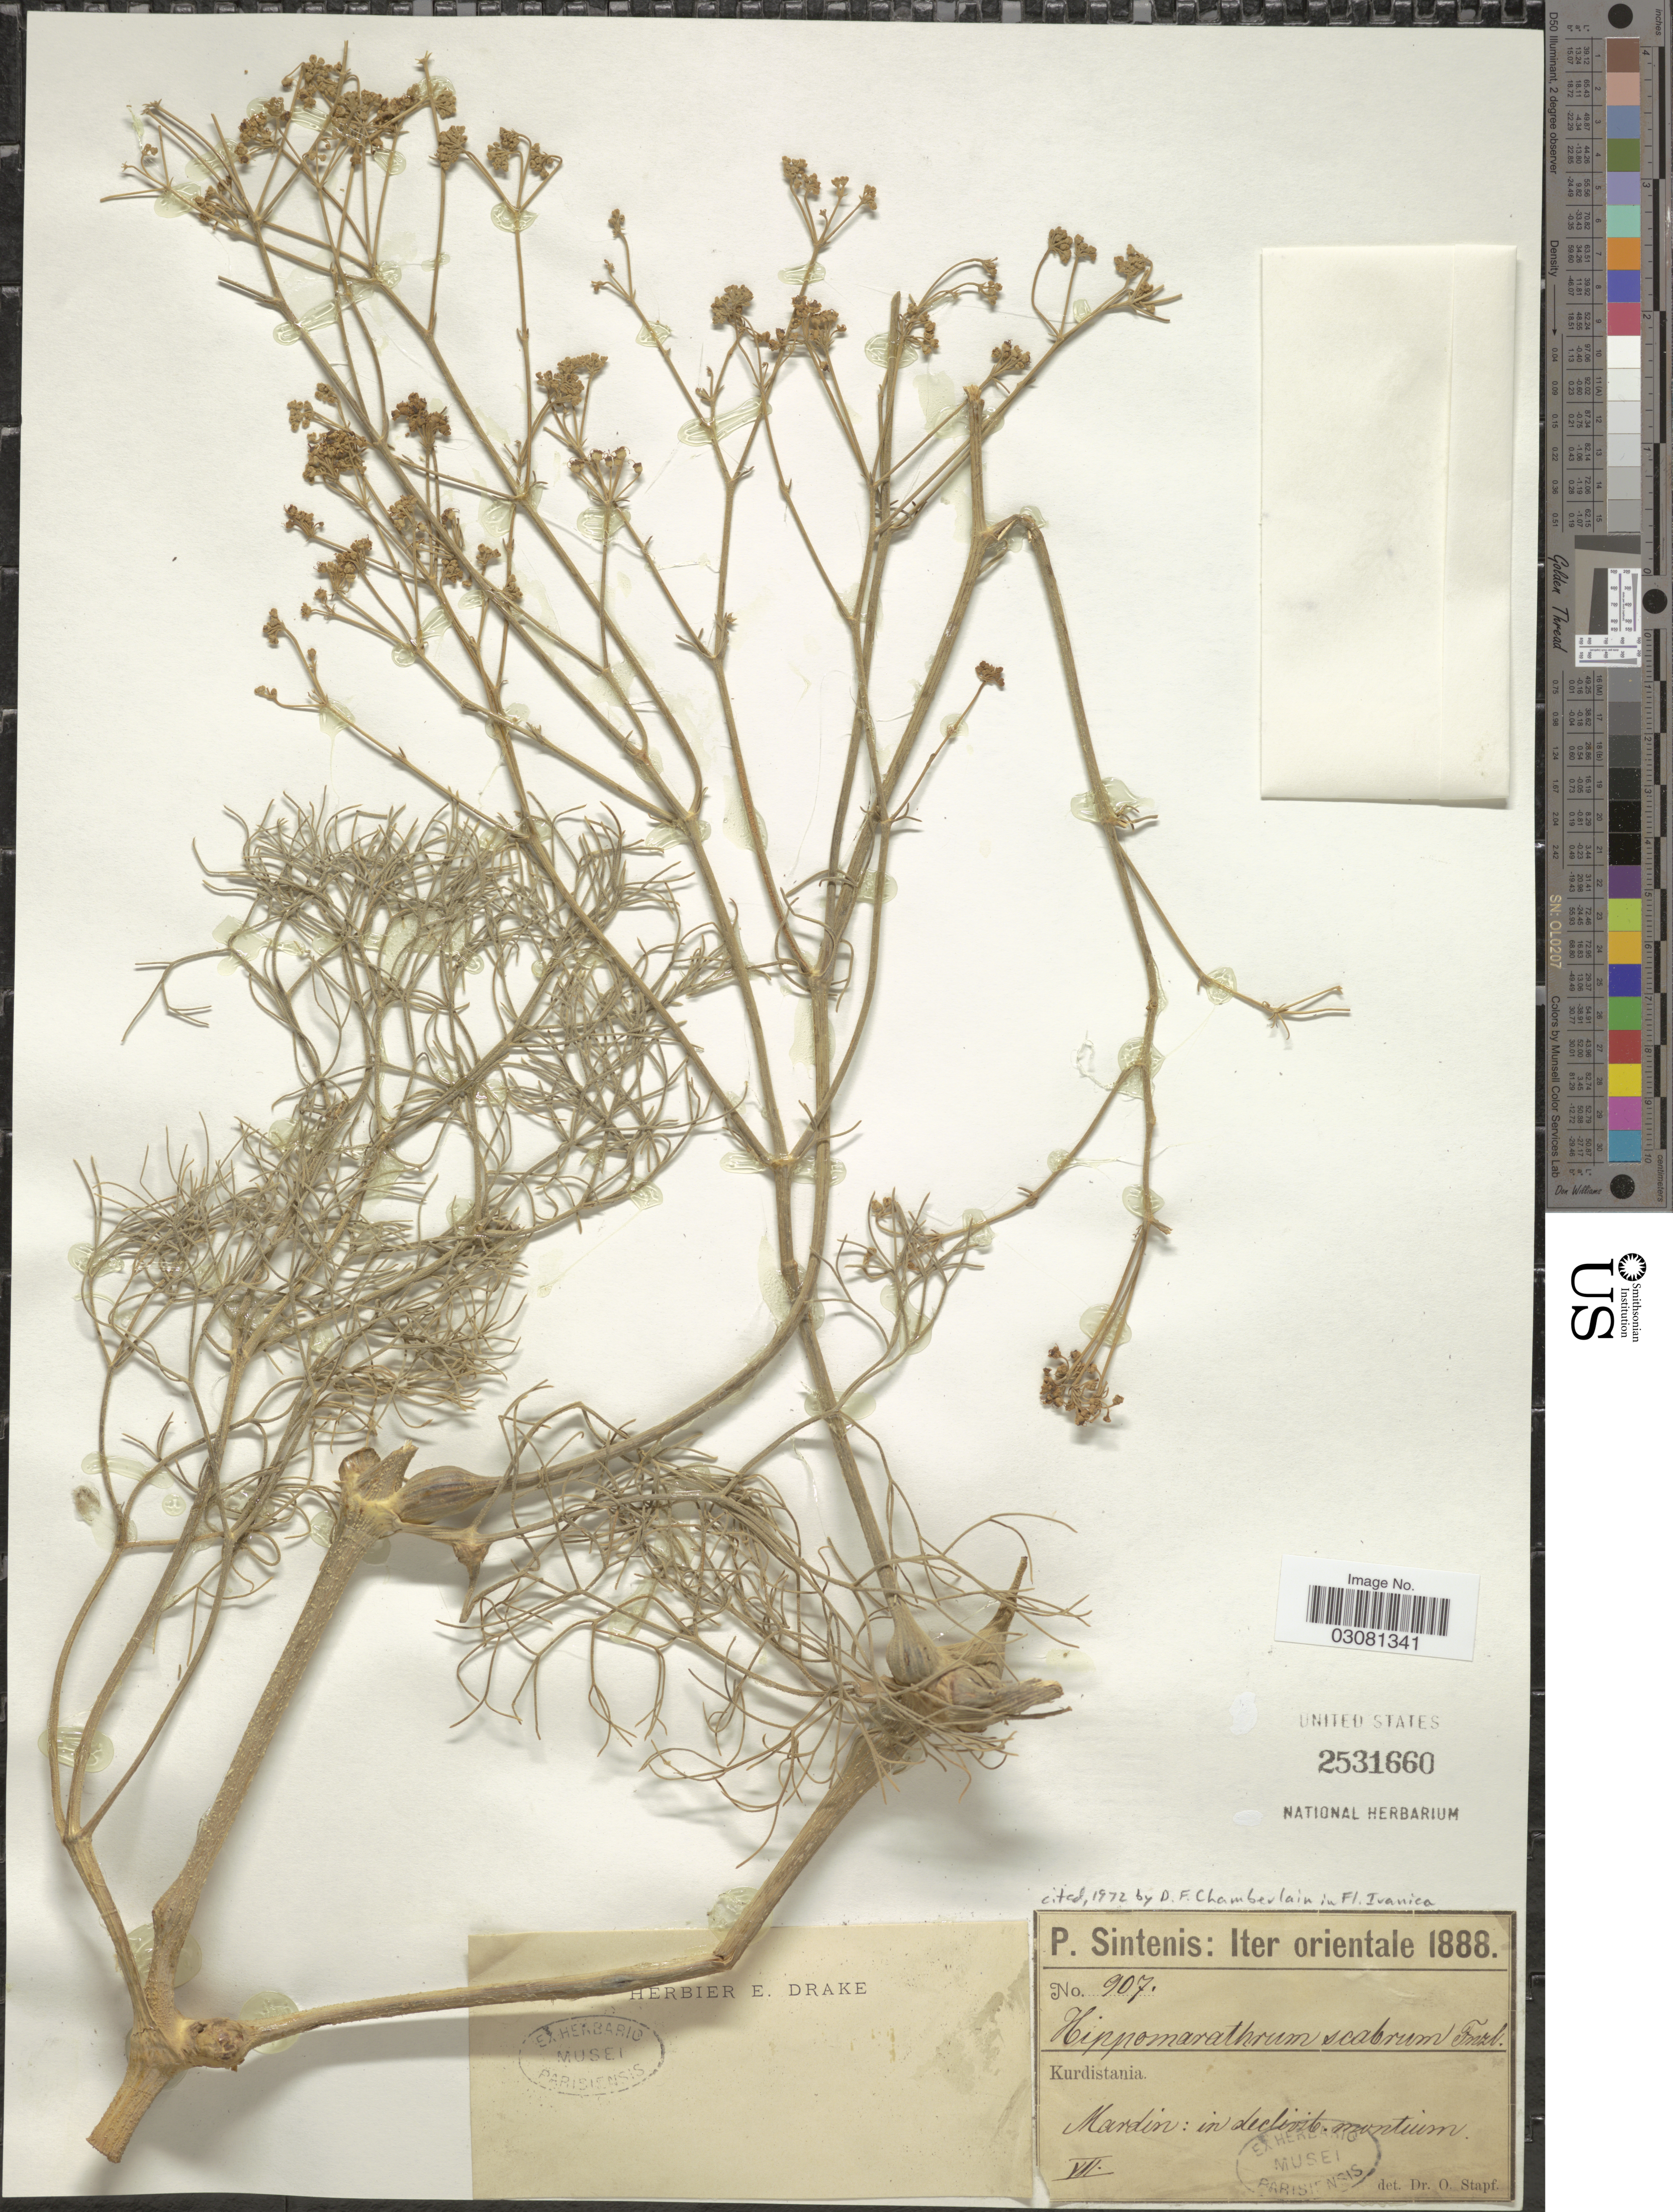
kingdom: Plantae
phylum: Tracheophyta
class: Magnoliopsida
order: Apiales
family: Apiaceae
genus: Hippomarathrum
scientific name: Hippomarathrum scabrum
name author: Boiss.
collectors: P. Sintenis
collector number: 907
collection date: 1888-07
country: Turkey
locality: Orientale. Kurdistania. Mardin: in declivib montium.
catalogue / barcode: US 2531660